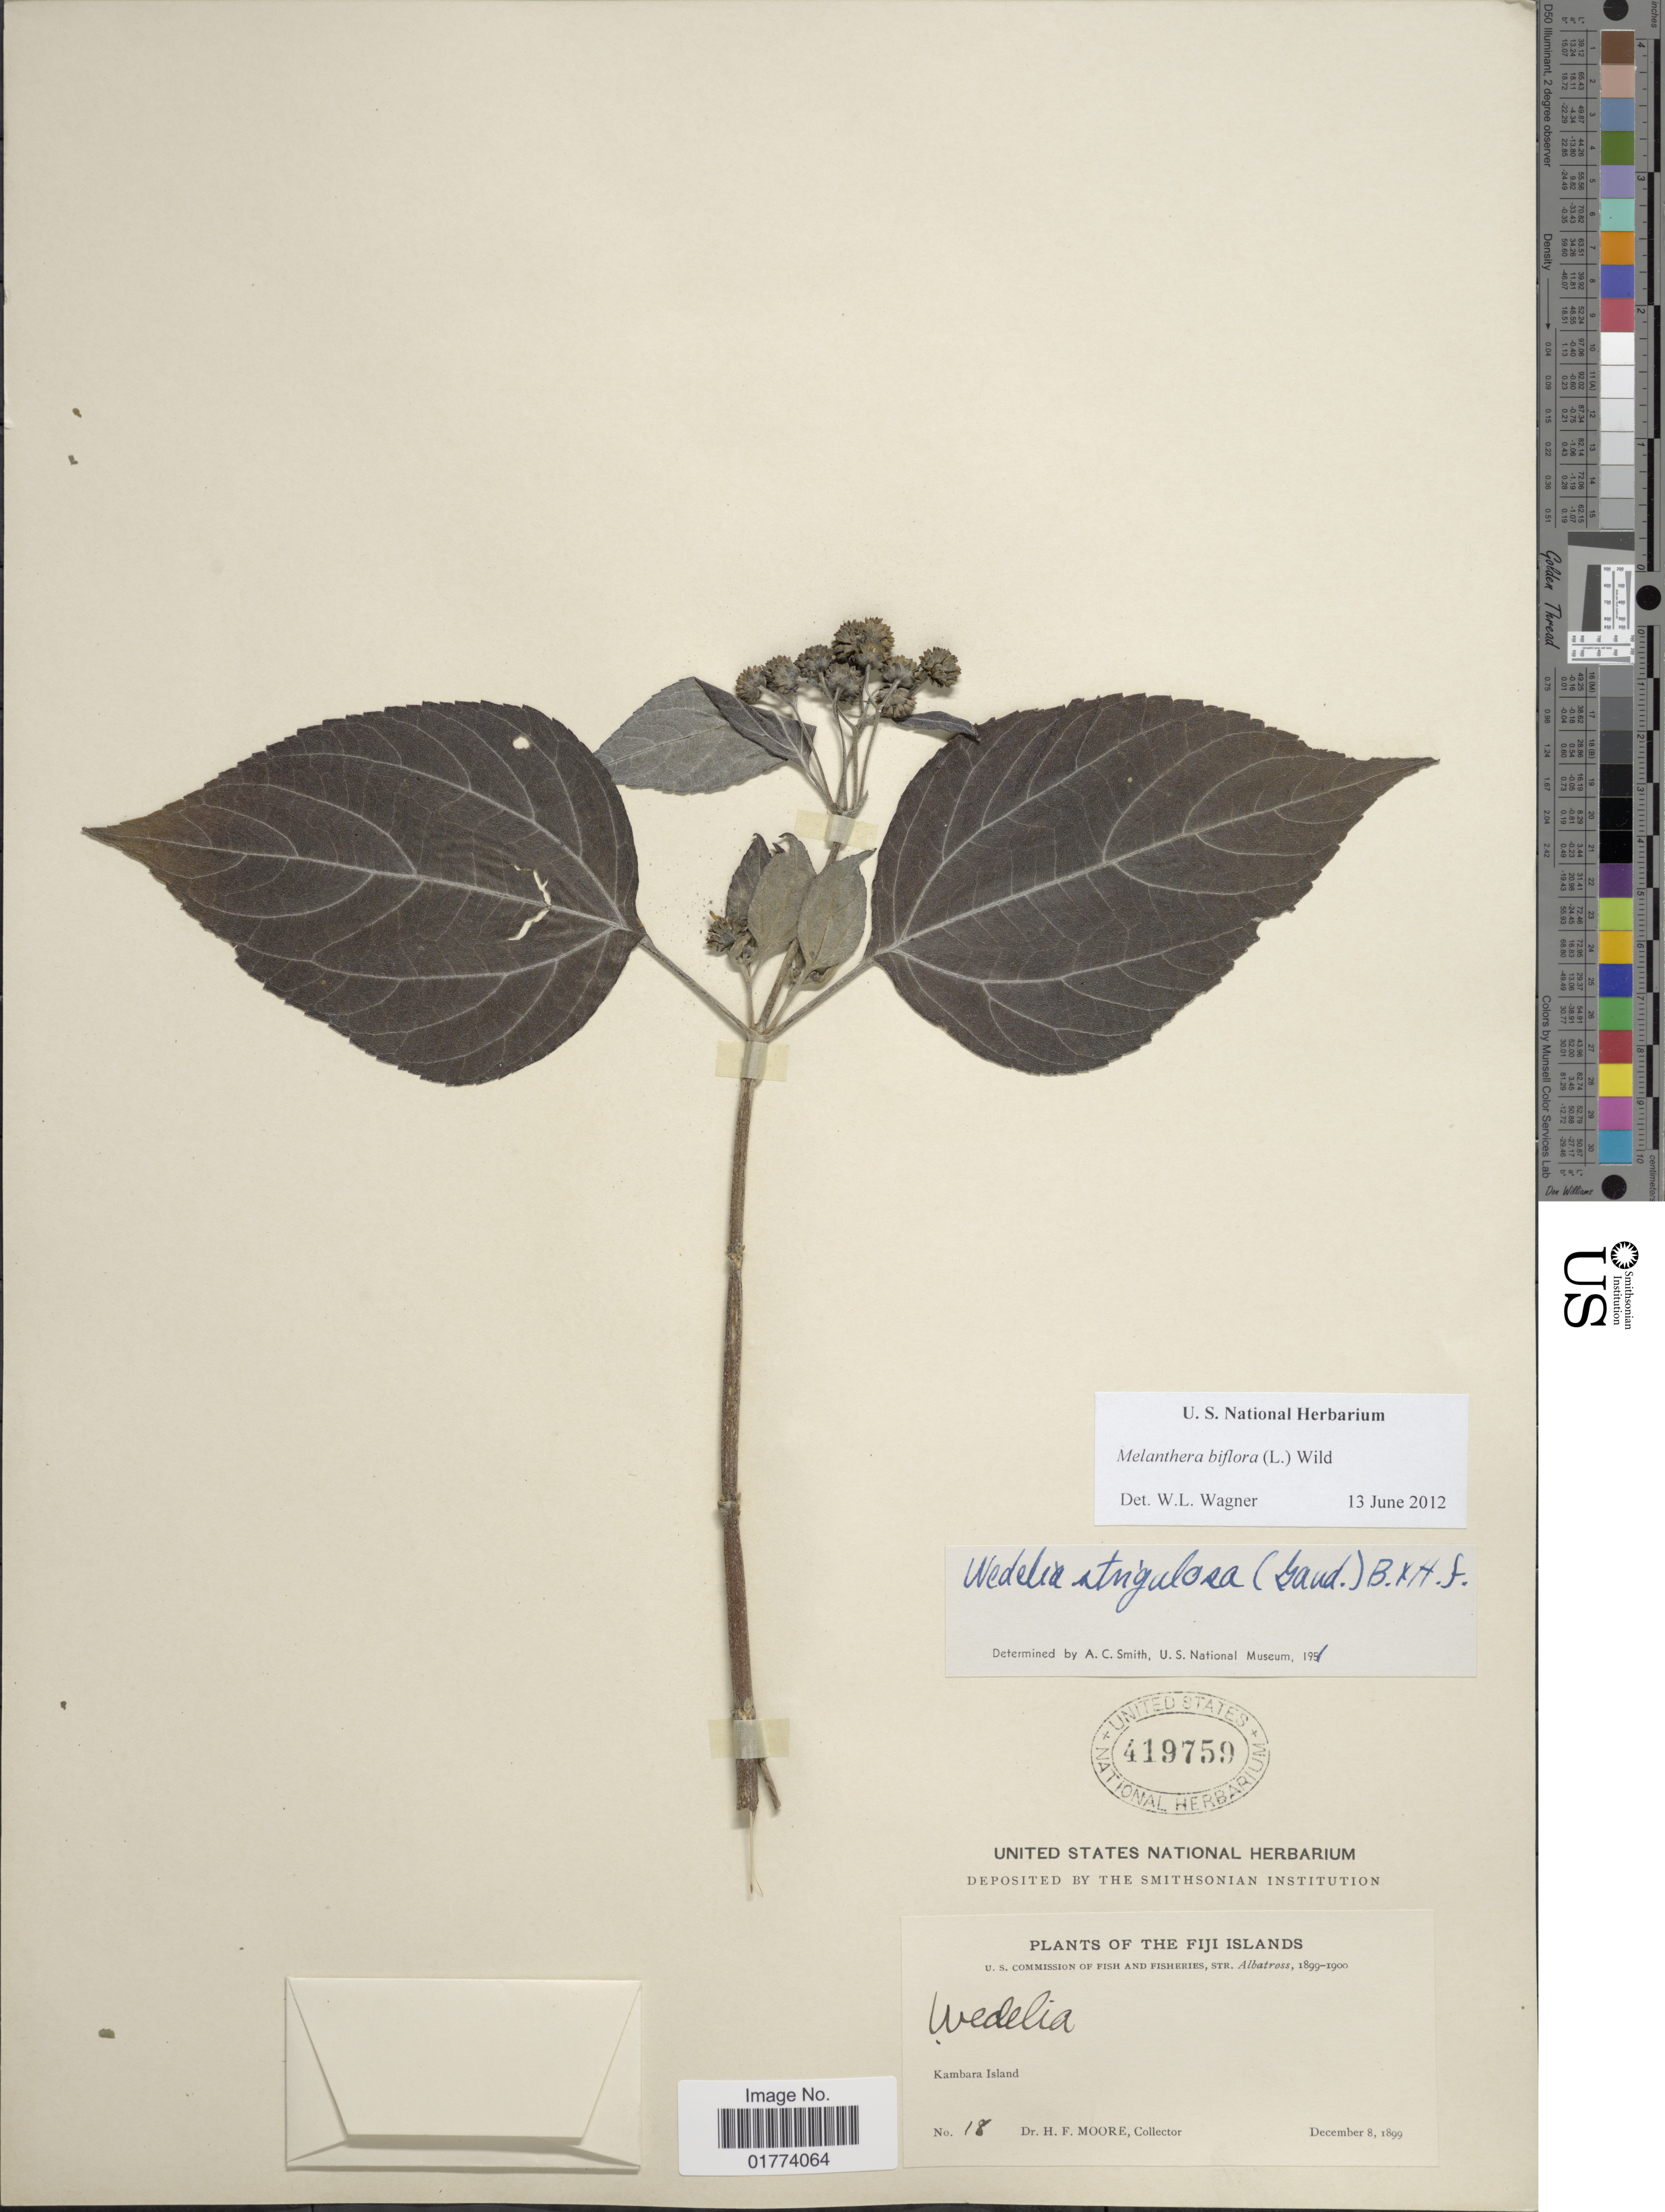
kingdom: Plantae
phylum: Tracheophyta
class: Magnoliopsida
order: Asterales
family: Asteraceae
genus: Wollastonia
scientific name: Wollastonia biflora var. biflora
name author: (L.) DC.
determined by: Wagner, W. L., (BOT), Smithsonian Institution - National Museum of Natural History (UNITED STATES)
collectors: H. F. Moore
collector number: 18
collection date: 1899-12-08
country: Fiji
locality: Kambara Island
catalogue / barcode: US 419759